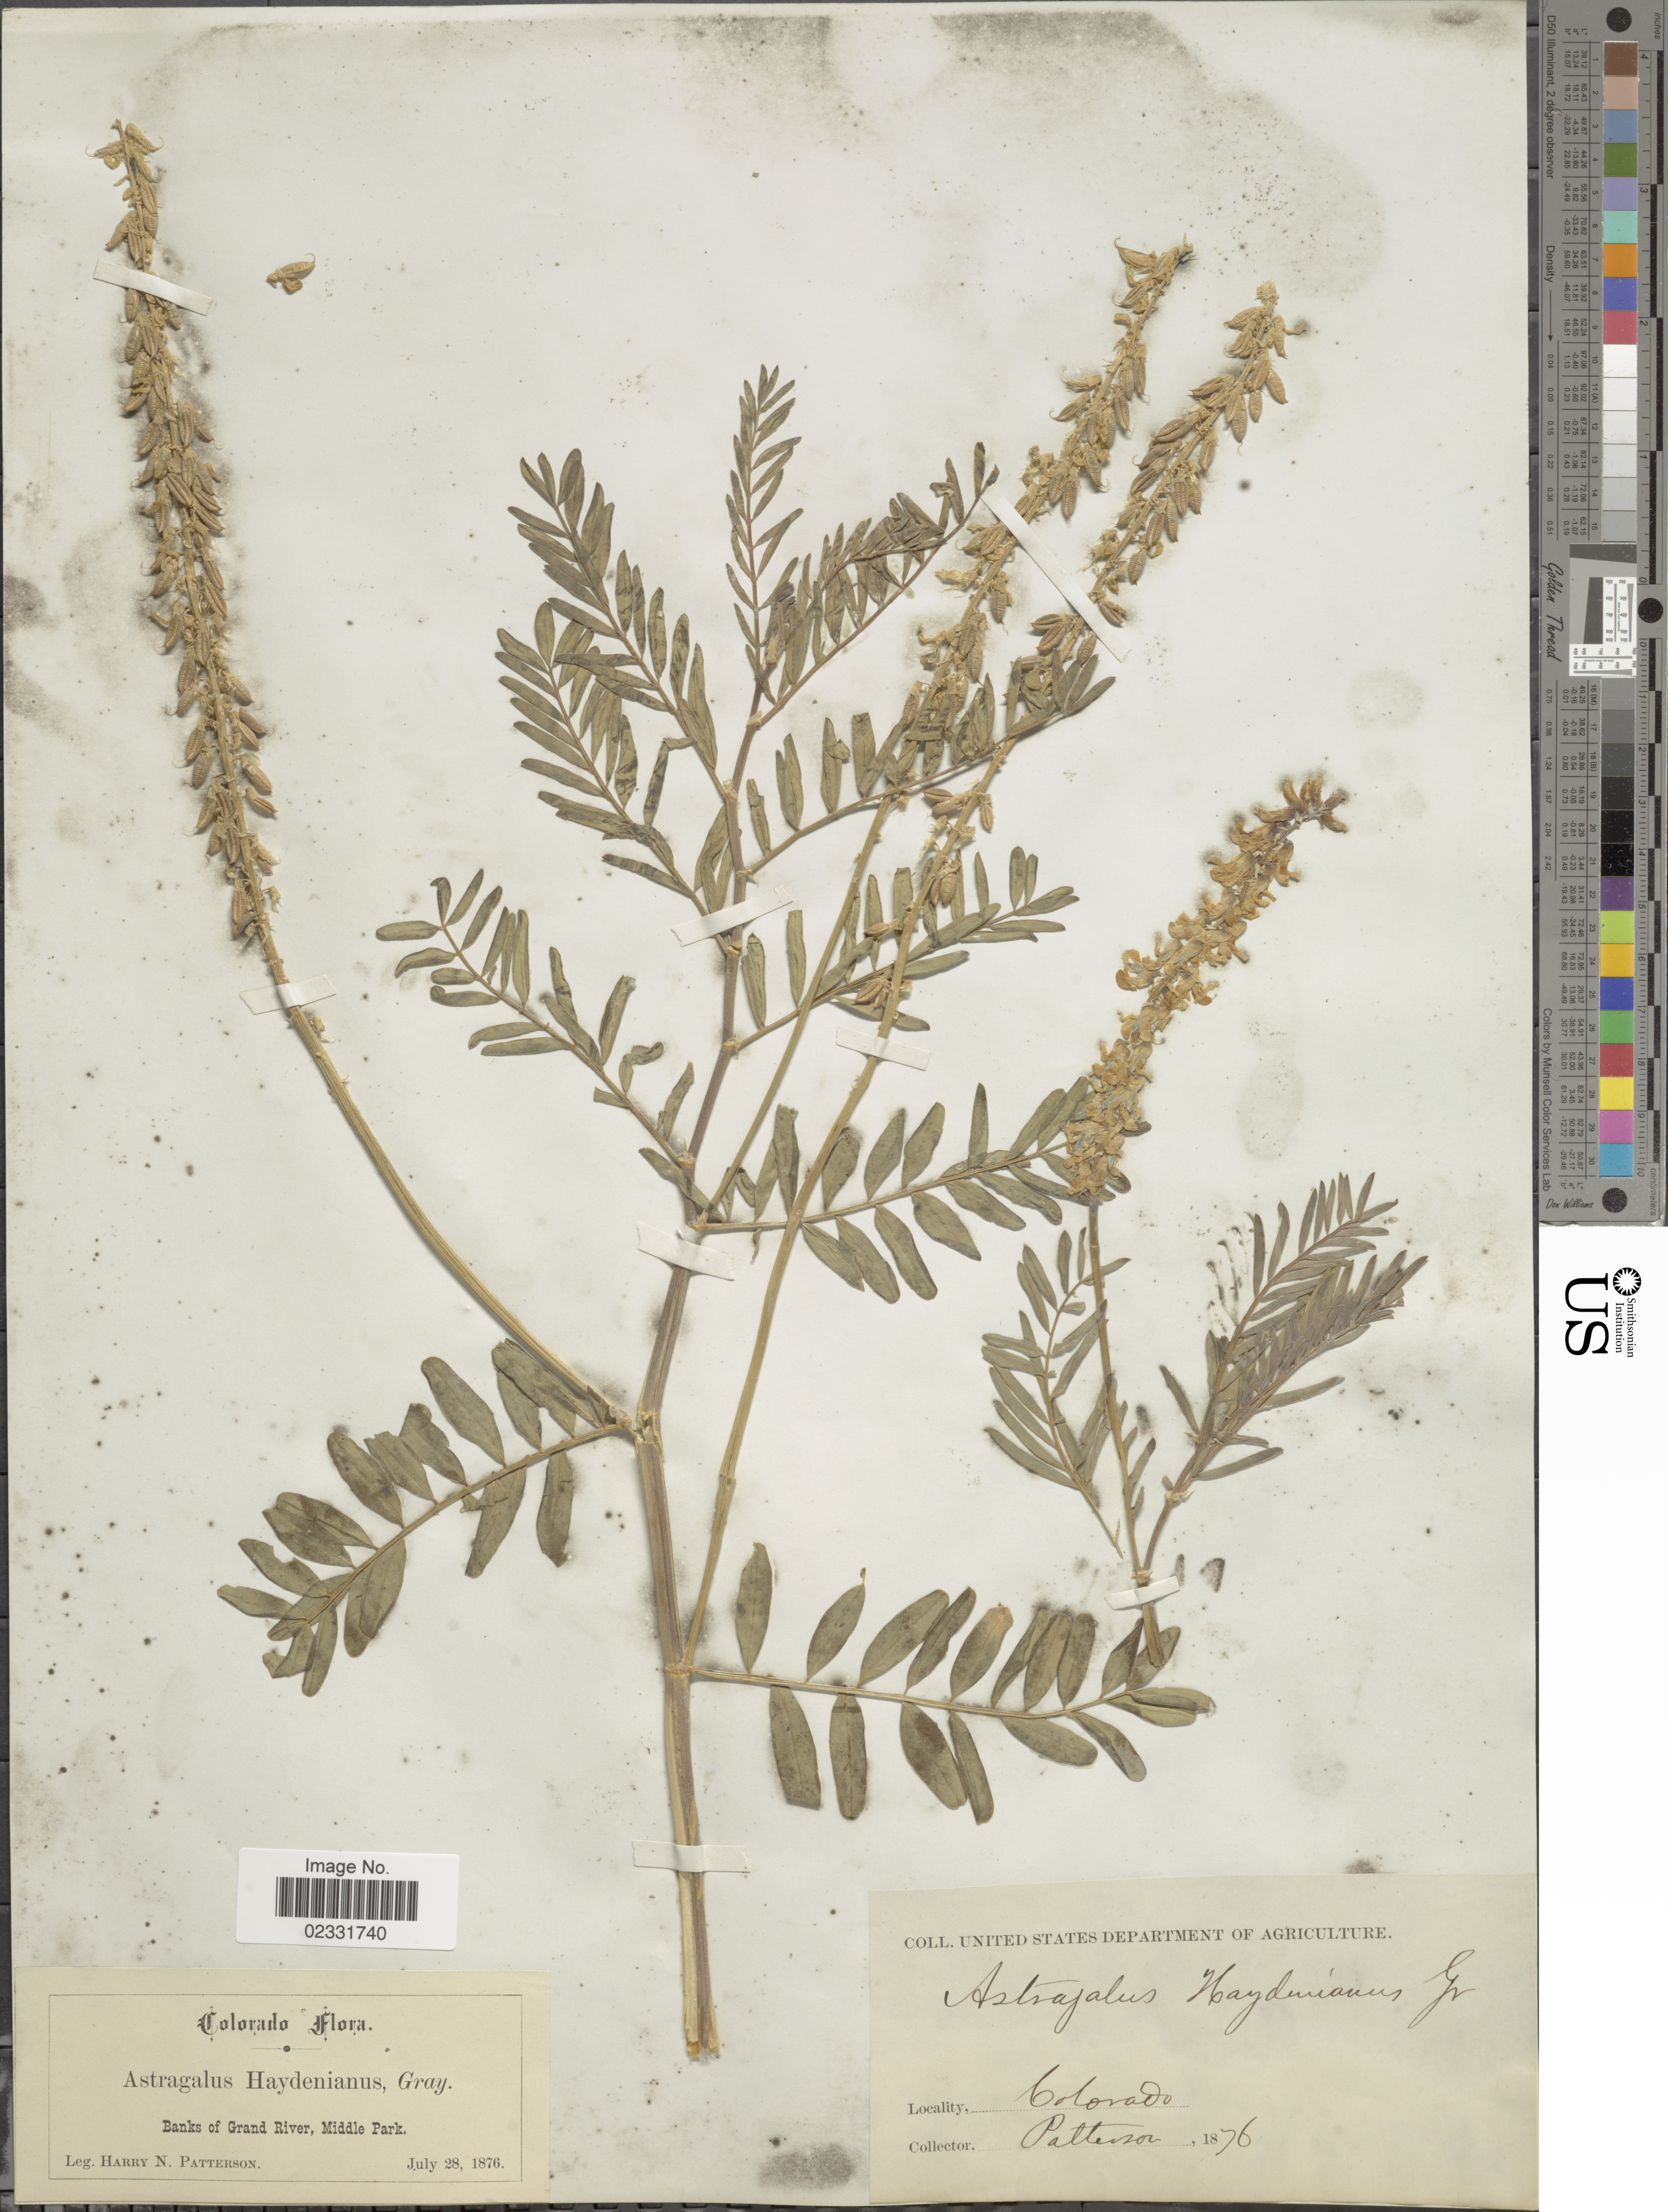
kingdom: Plantae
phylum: Tracheophyta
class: Magnoliopsida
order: Fabales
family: Fabaceae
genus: Astragalus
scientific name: Astragalus haydenianus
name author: A. Gray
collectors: H. N. Patterson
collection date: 1876-07-28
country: United States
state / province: Colorado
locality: Banks of Grand River, Middle Park.